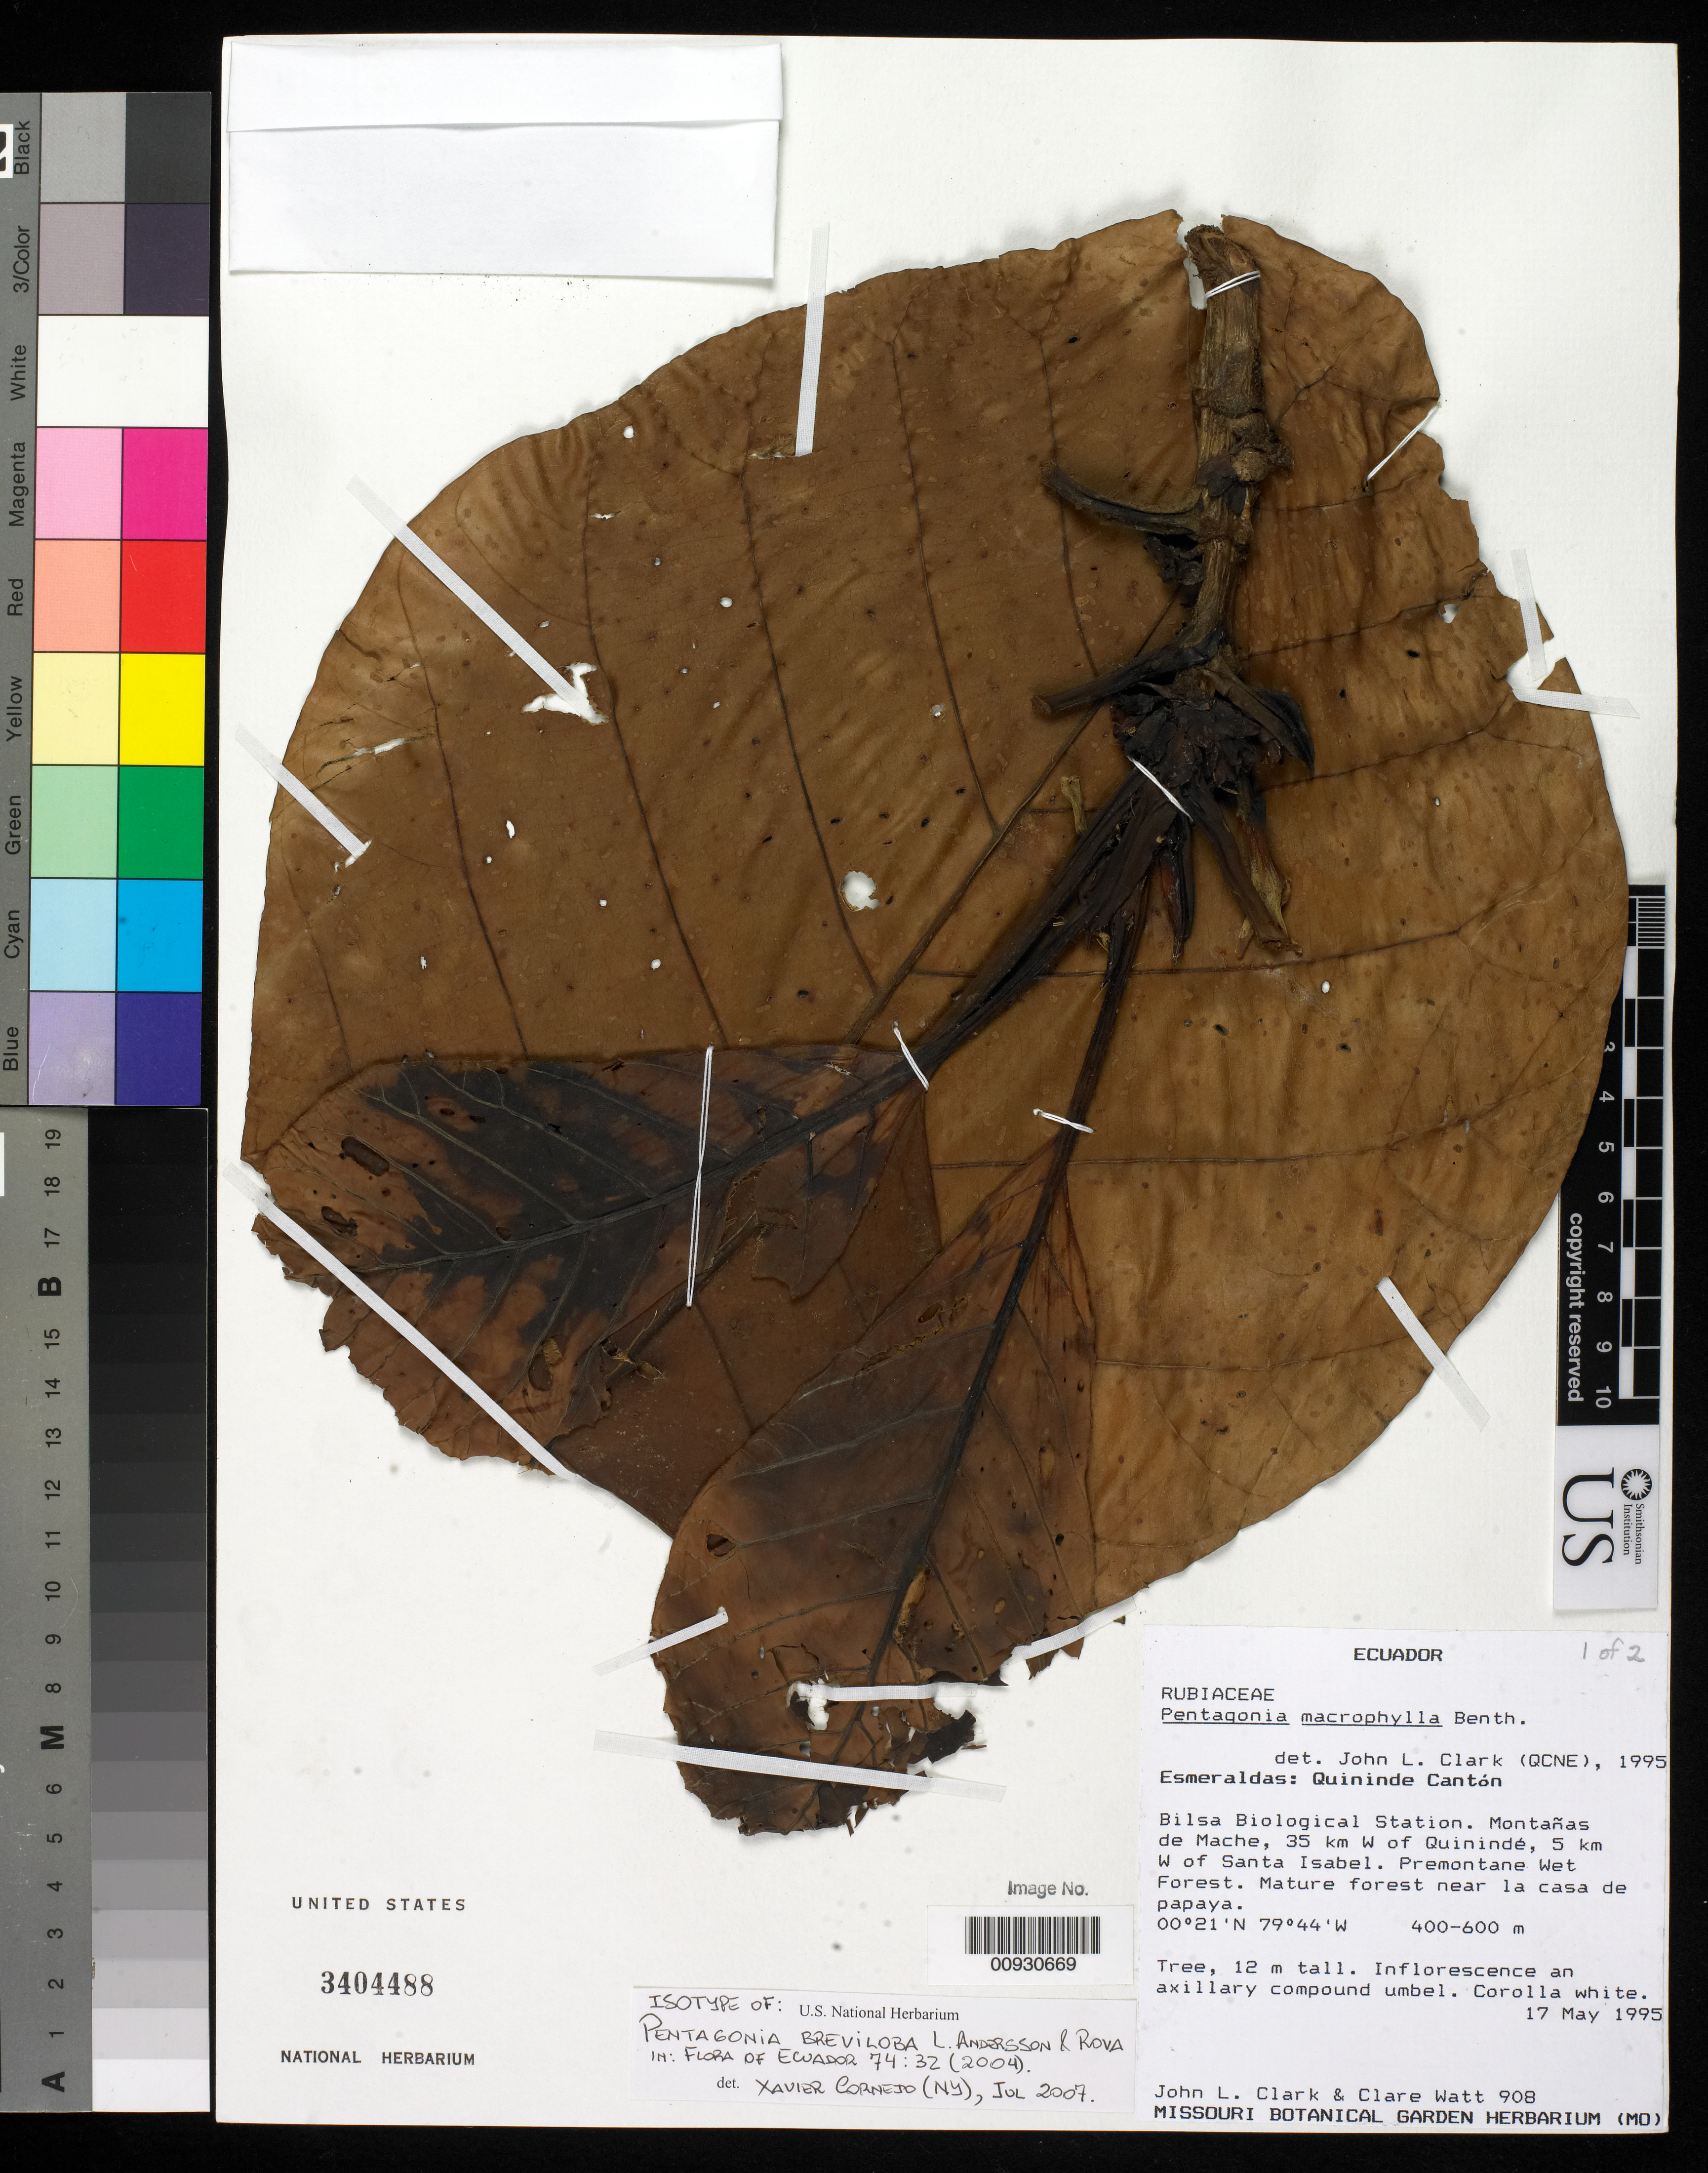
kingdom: Plantae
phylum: Tracheophyta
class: Magnoliopsida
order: Gentianales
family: Rubiaceae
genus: Pentagonia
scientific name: Pentagonia breviloba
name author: L. Andersson & Rova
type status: Isotype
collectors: J. L. Clark & C. Watt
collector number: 908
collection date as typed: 17 May 1995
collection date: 1995-05-17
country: Ecuador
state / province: Esmeraldas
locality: Quininde Cantón.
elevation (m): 400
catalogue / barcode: US 3404488